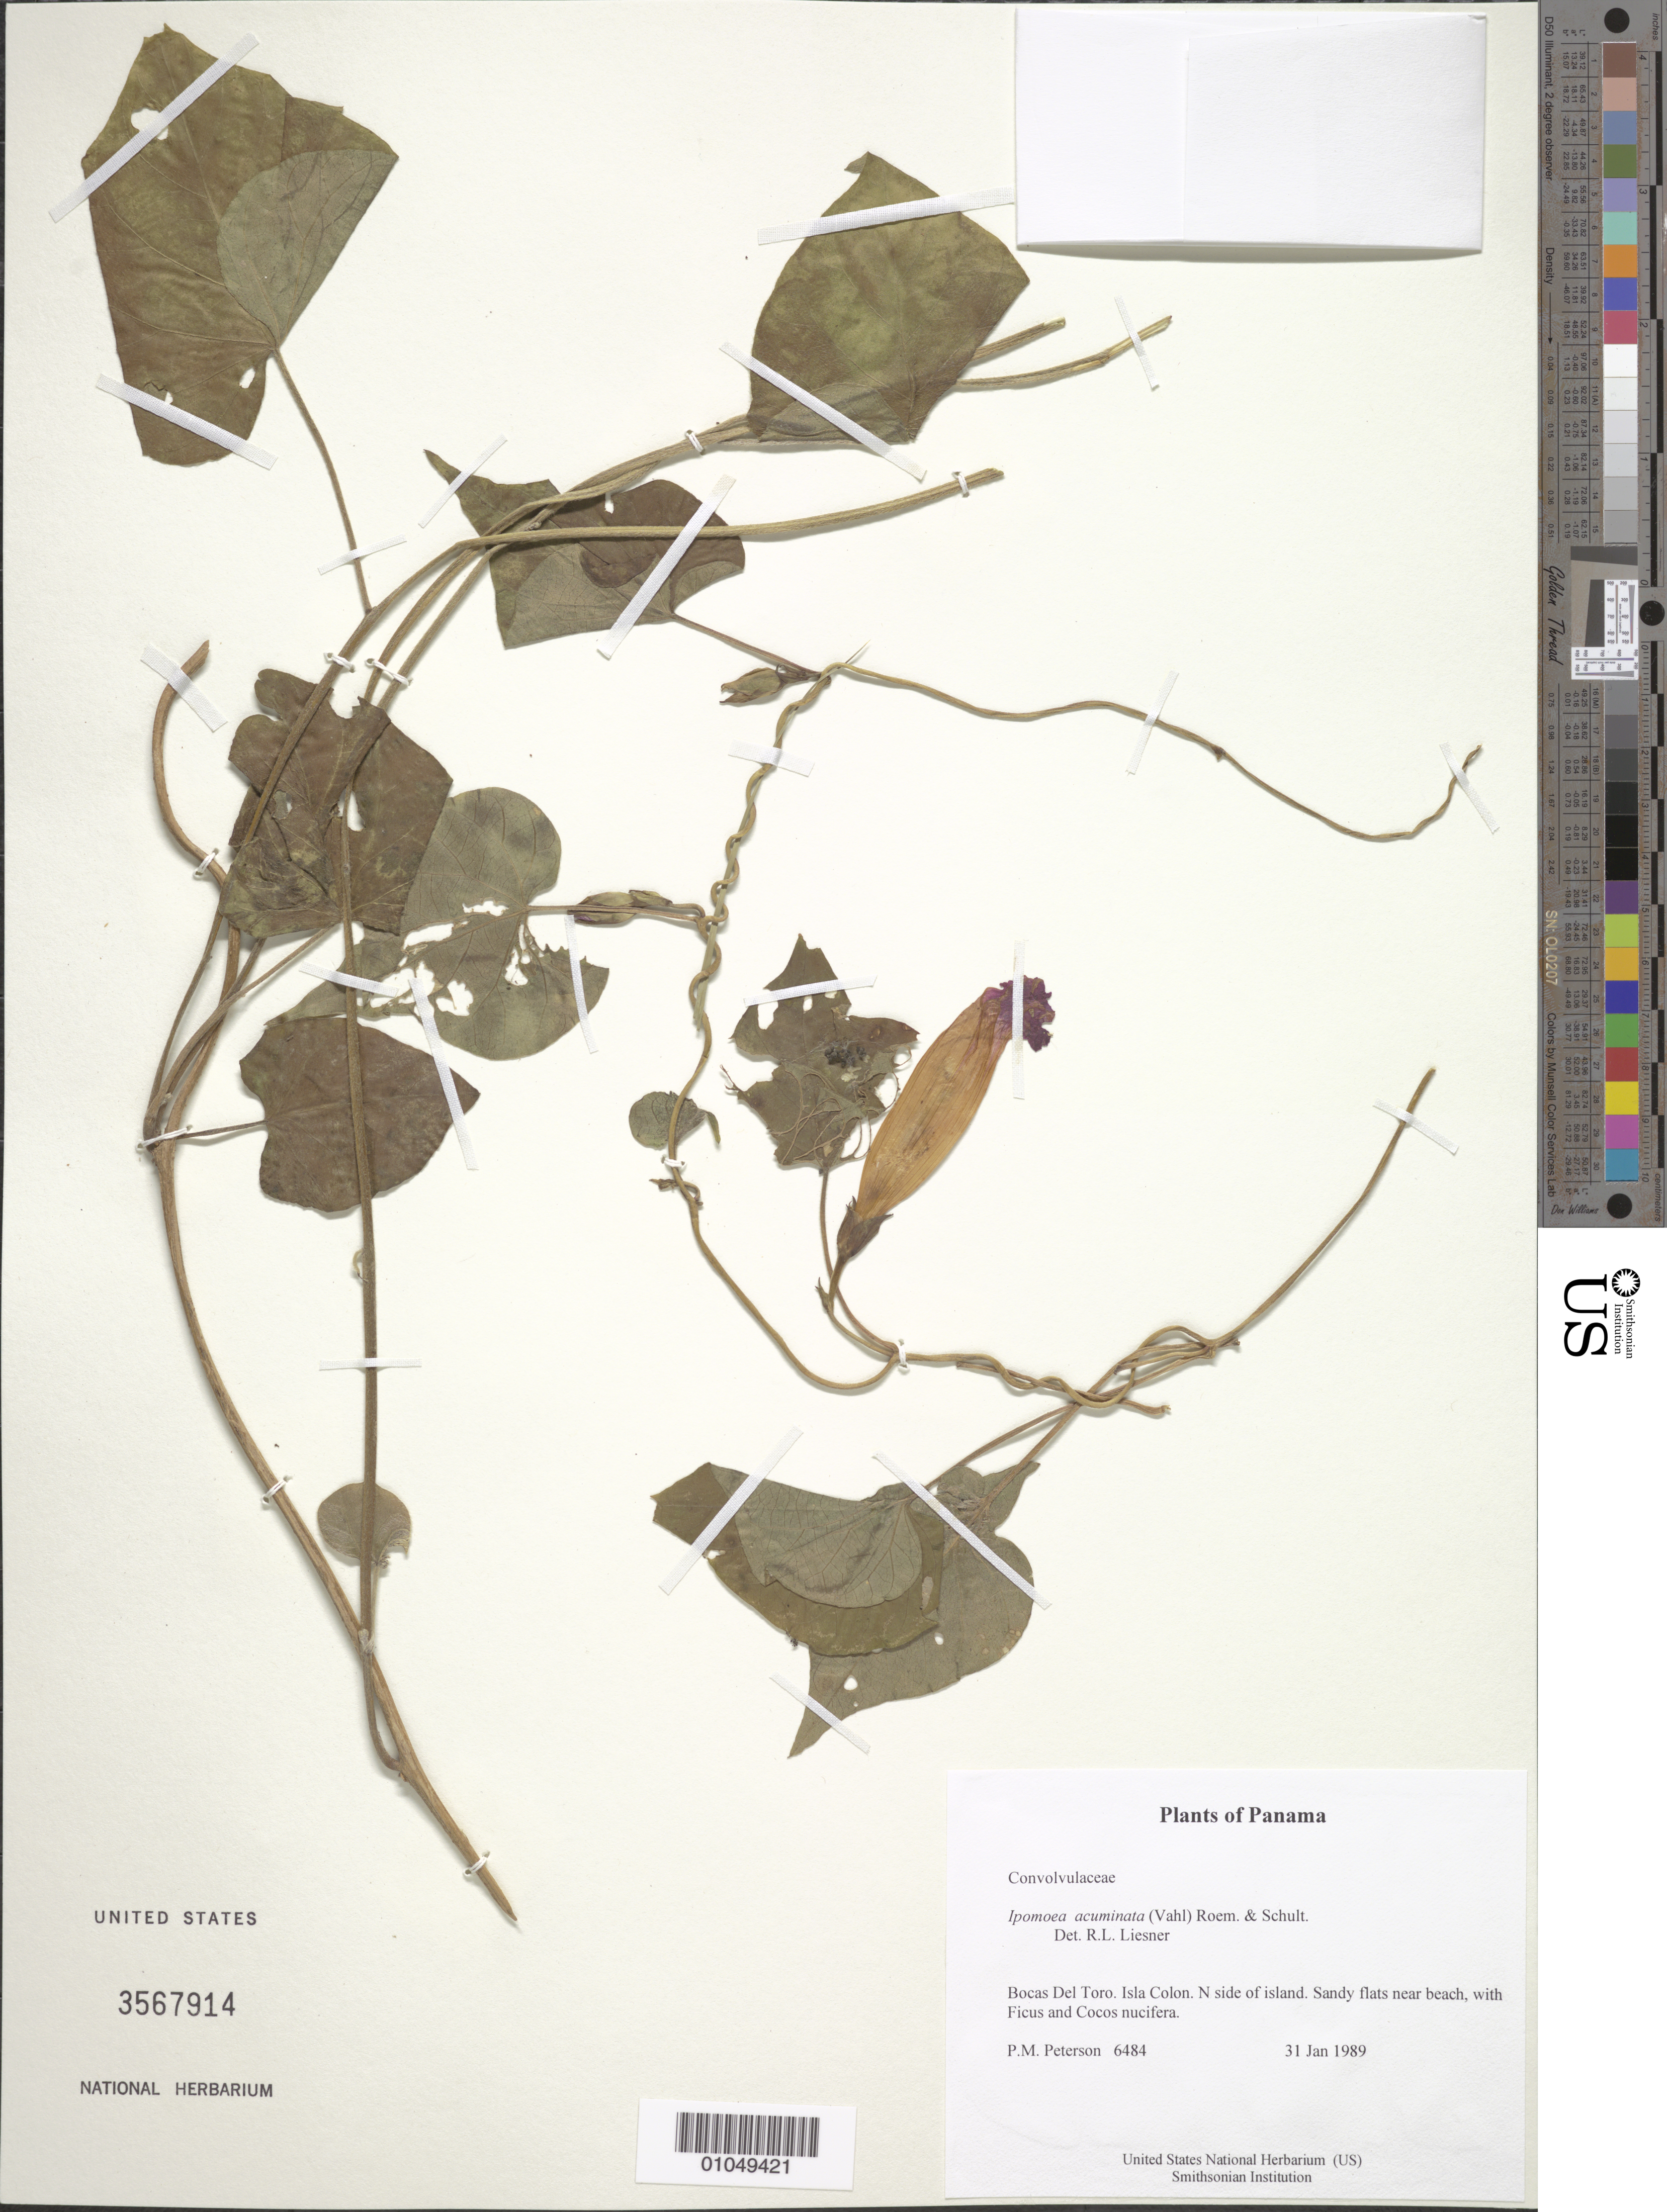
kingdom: Plantae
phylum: Tracheophyta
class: Magnoliopsida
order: Solanales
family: Convolvulaceae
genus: Ipomoea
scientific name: Ipomoea acuminata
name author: (Vahl) Roem. & Schult.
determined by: Liesner, R. L.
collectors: P. M. Peterson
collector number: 06484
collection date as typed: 31 Jan 1989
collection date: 1989-01-31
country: Panama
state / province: Bocas del Toro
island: Colón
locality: N side of island.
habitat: Sandy flats near beach, with Ficus and Cocos nucifera.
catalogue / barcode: US 3567914